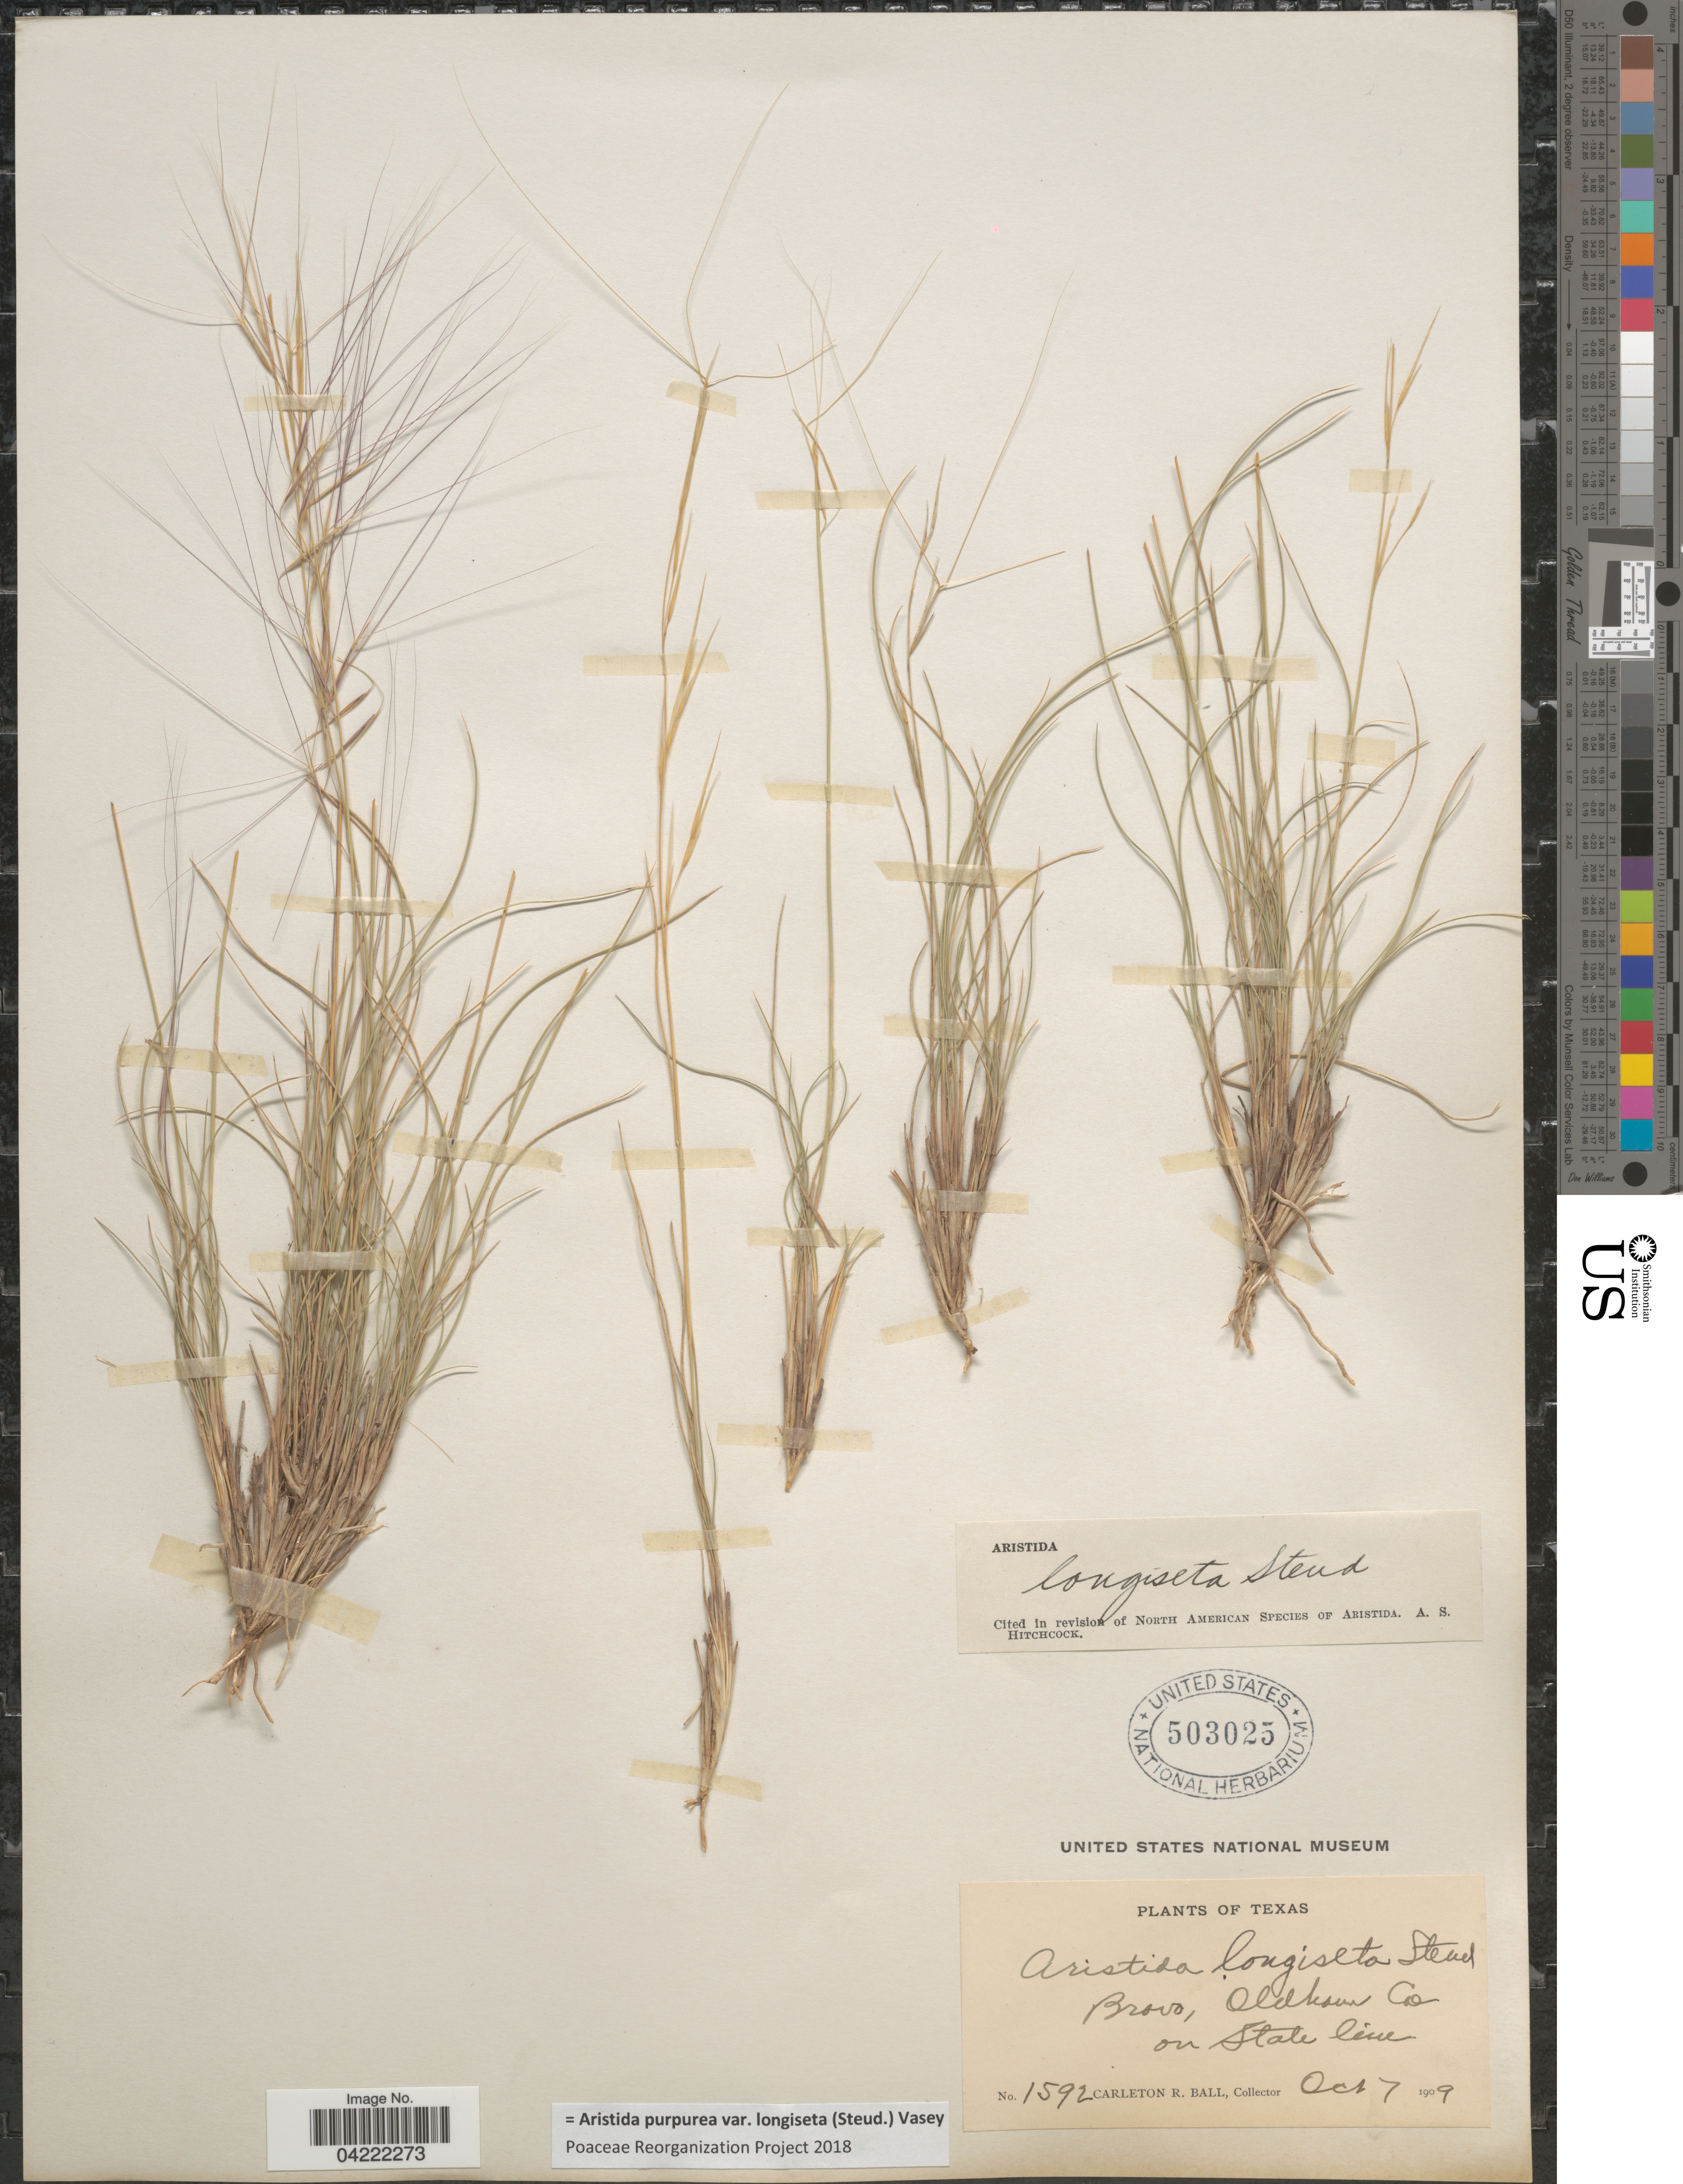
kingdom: Plantae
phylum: Tracheophyta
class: Liliopsida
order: Poales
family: Poaceae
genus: Aristida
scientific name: Aristida purpurea var. longiseta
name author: (Steud.) Vasey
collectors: C. R. Ball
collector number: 1592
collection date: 1909-10-07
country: United States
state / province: Texas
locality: Brovo, Oldhaun Co on State line.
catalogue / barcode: US 503025